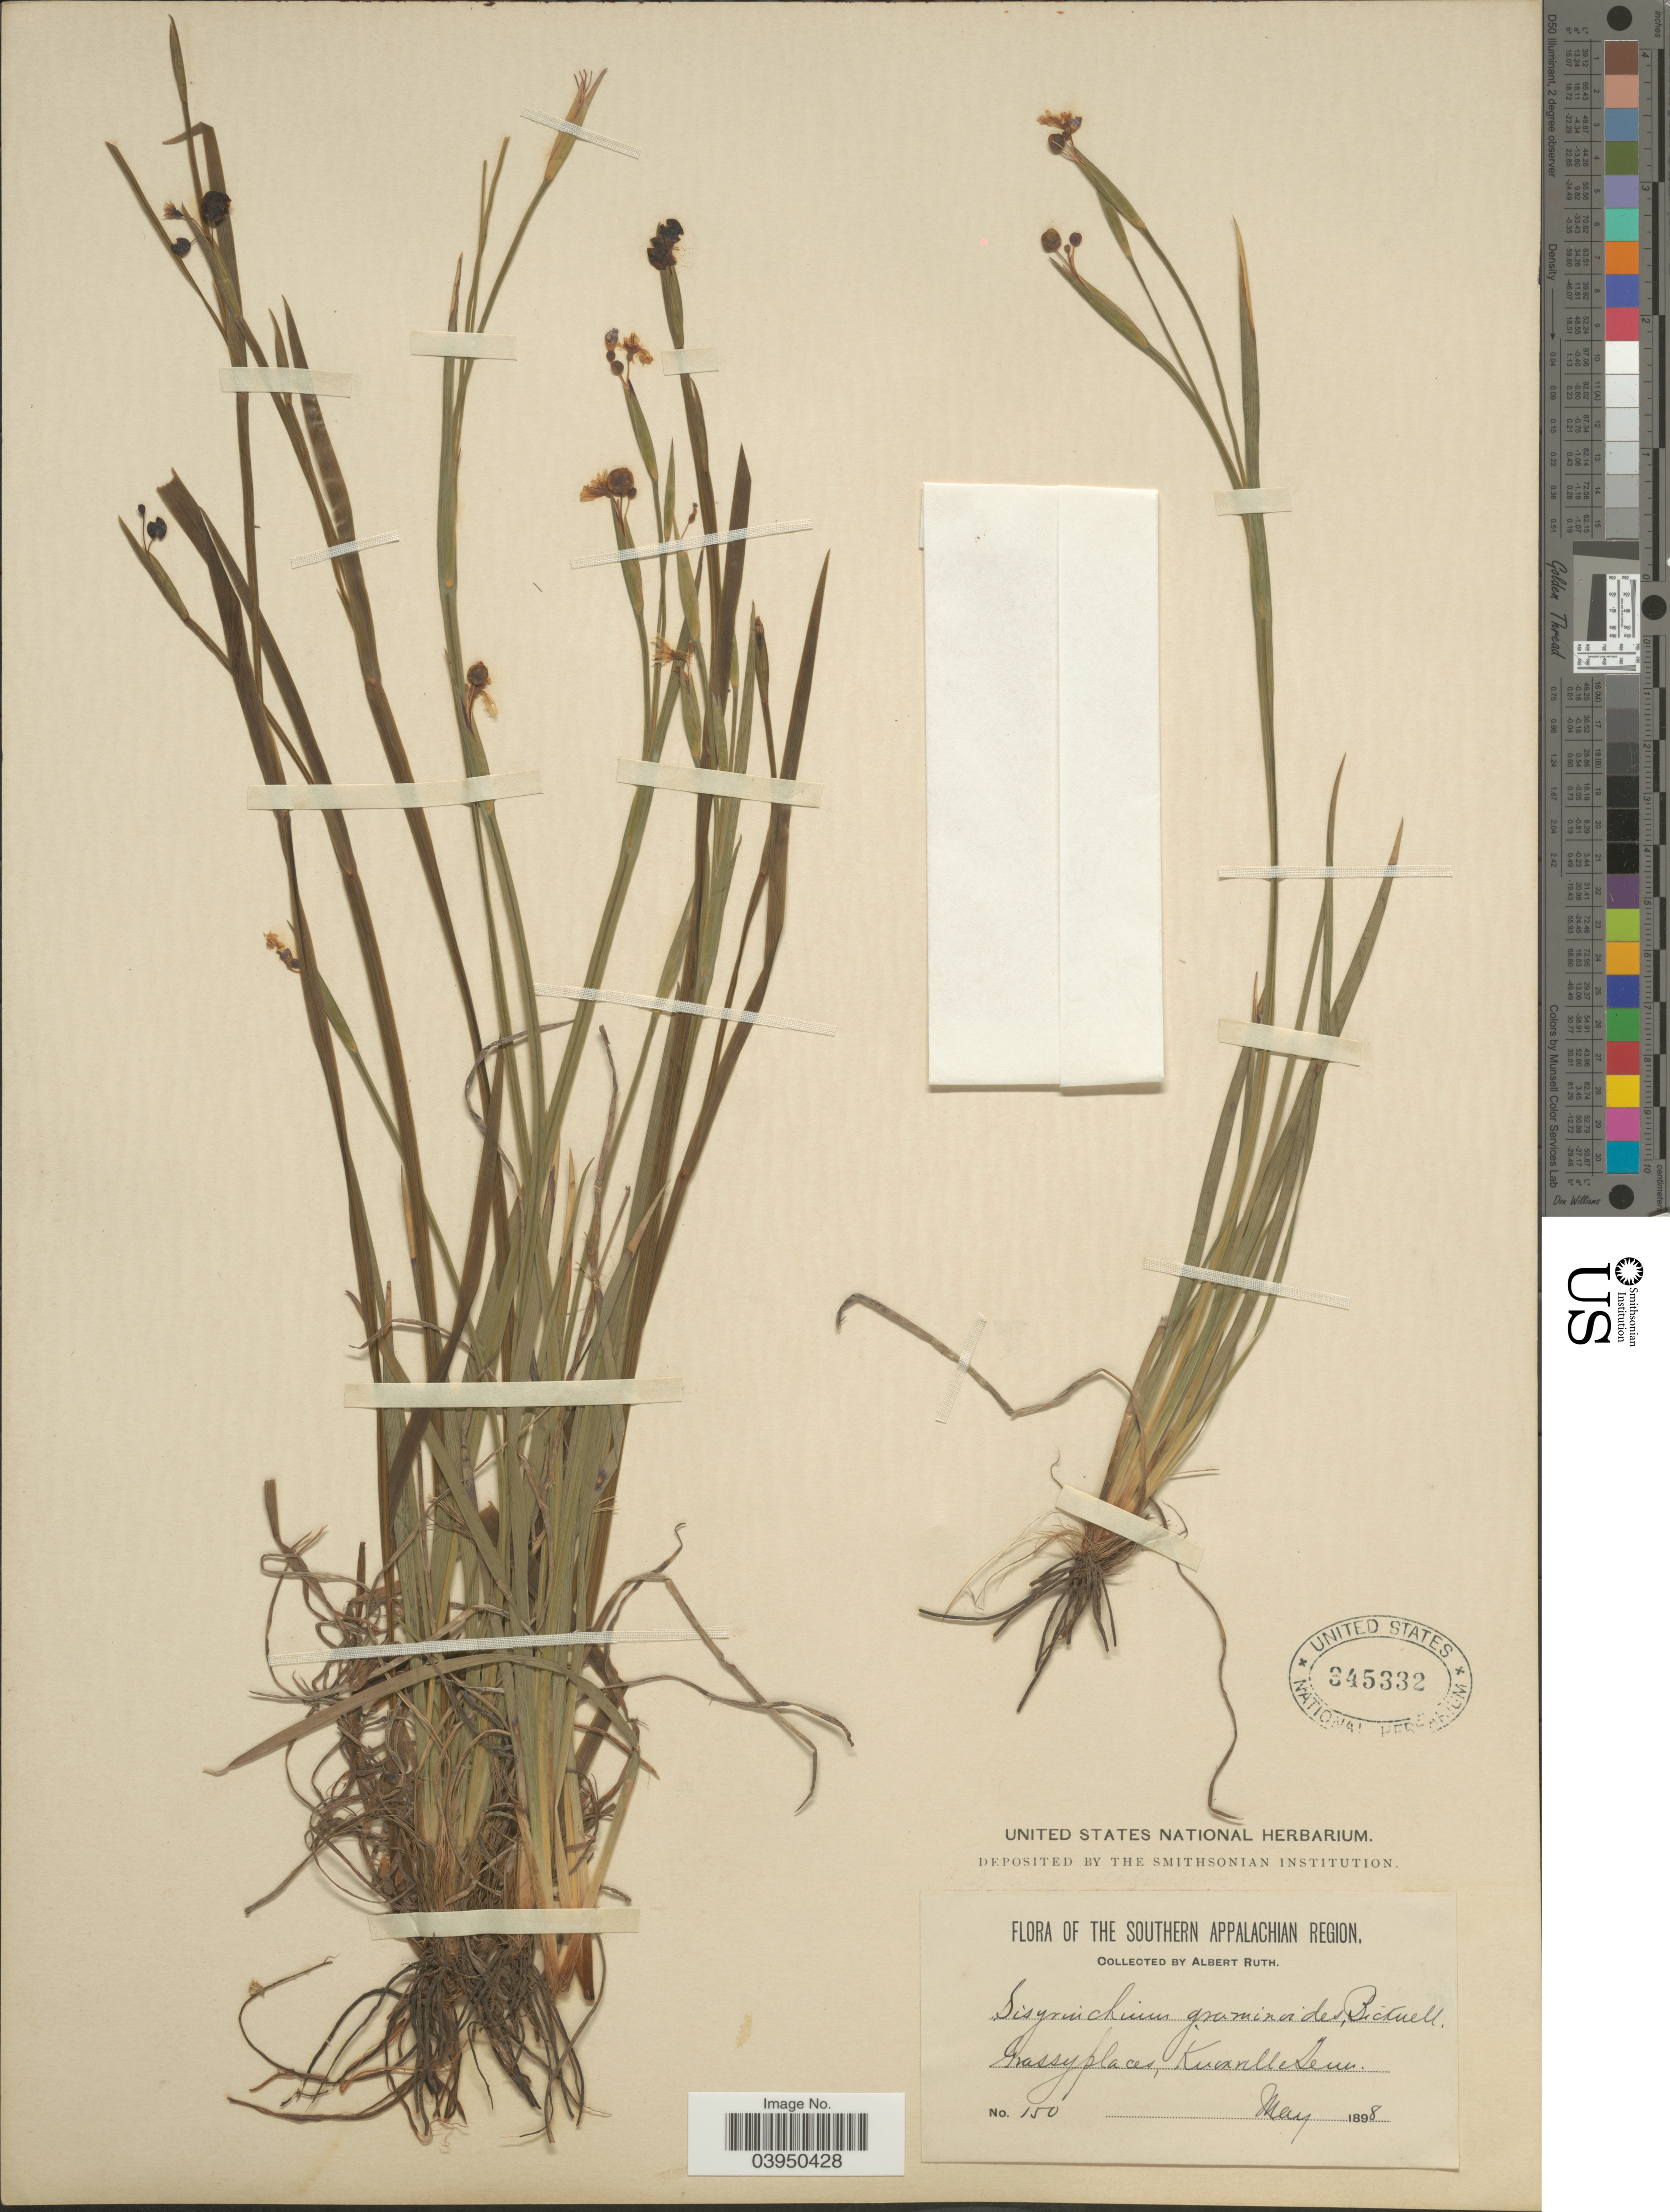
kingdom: Plantae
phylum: Tracheophyta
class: Liliopsida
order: Asparagales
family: Iridaceae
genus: Sisyrinchium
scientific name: Sisyrinchium angustifolium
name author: Mill.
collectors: A. Ruth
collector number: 150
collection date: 1898-05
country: United States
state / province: Tennessee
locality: Southern Appalachian Region. Grassy places, Knoxville.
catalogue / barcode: US 345332